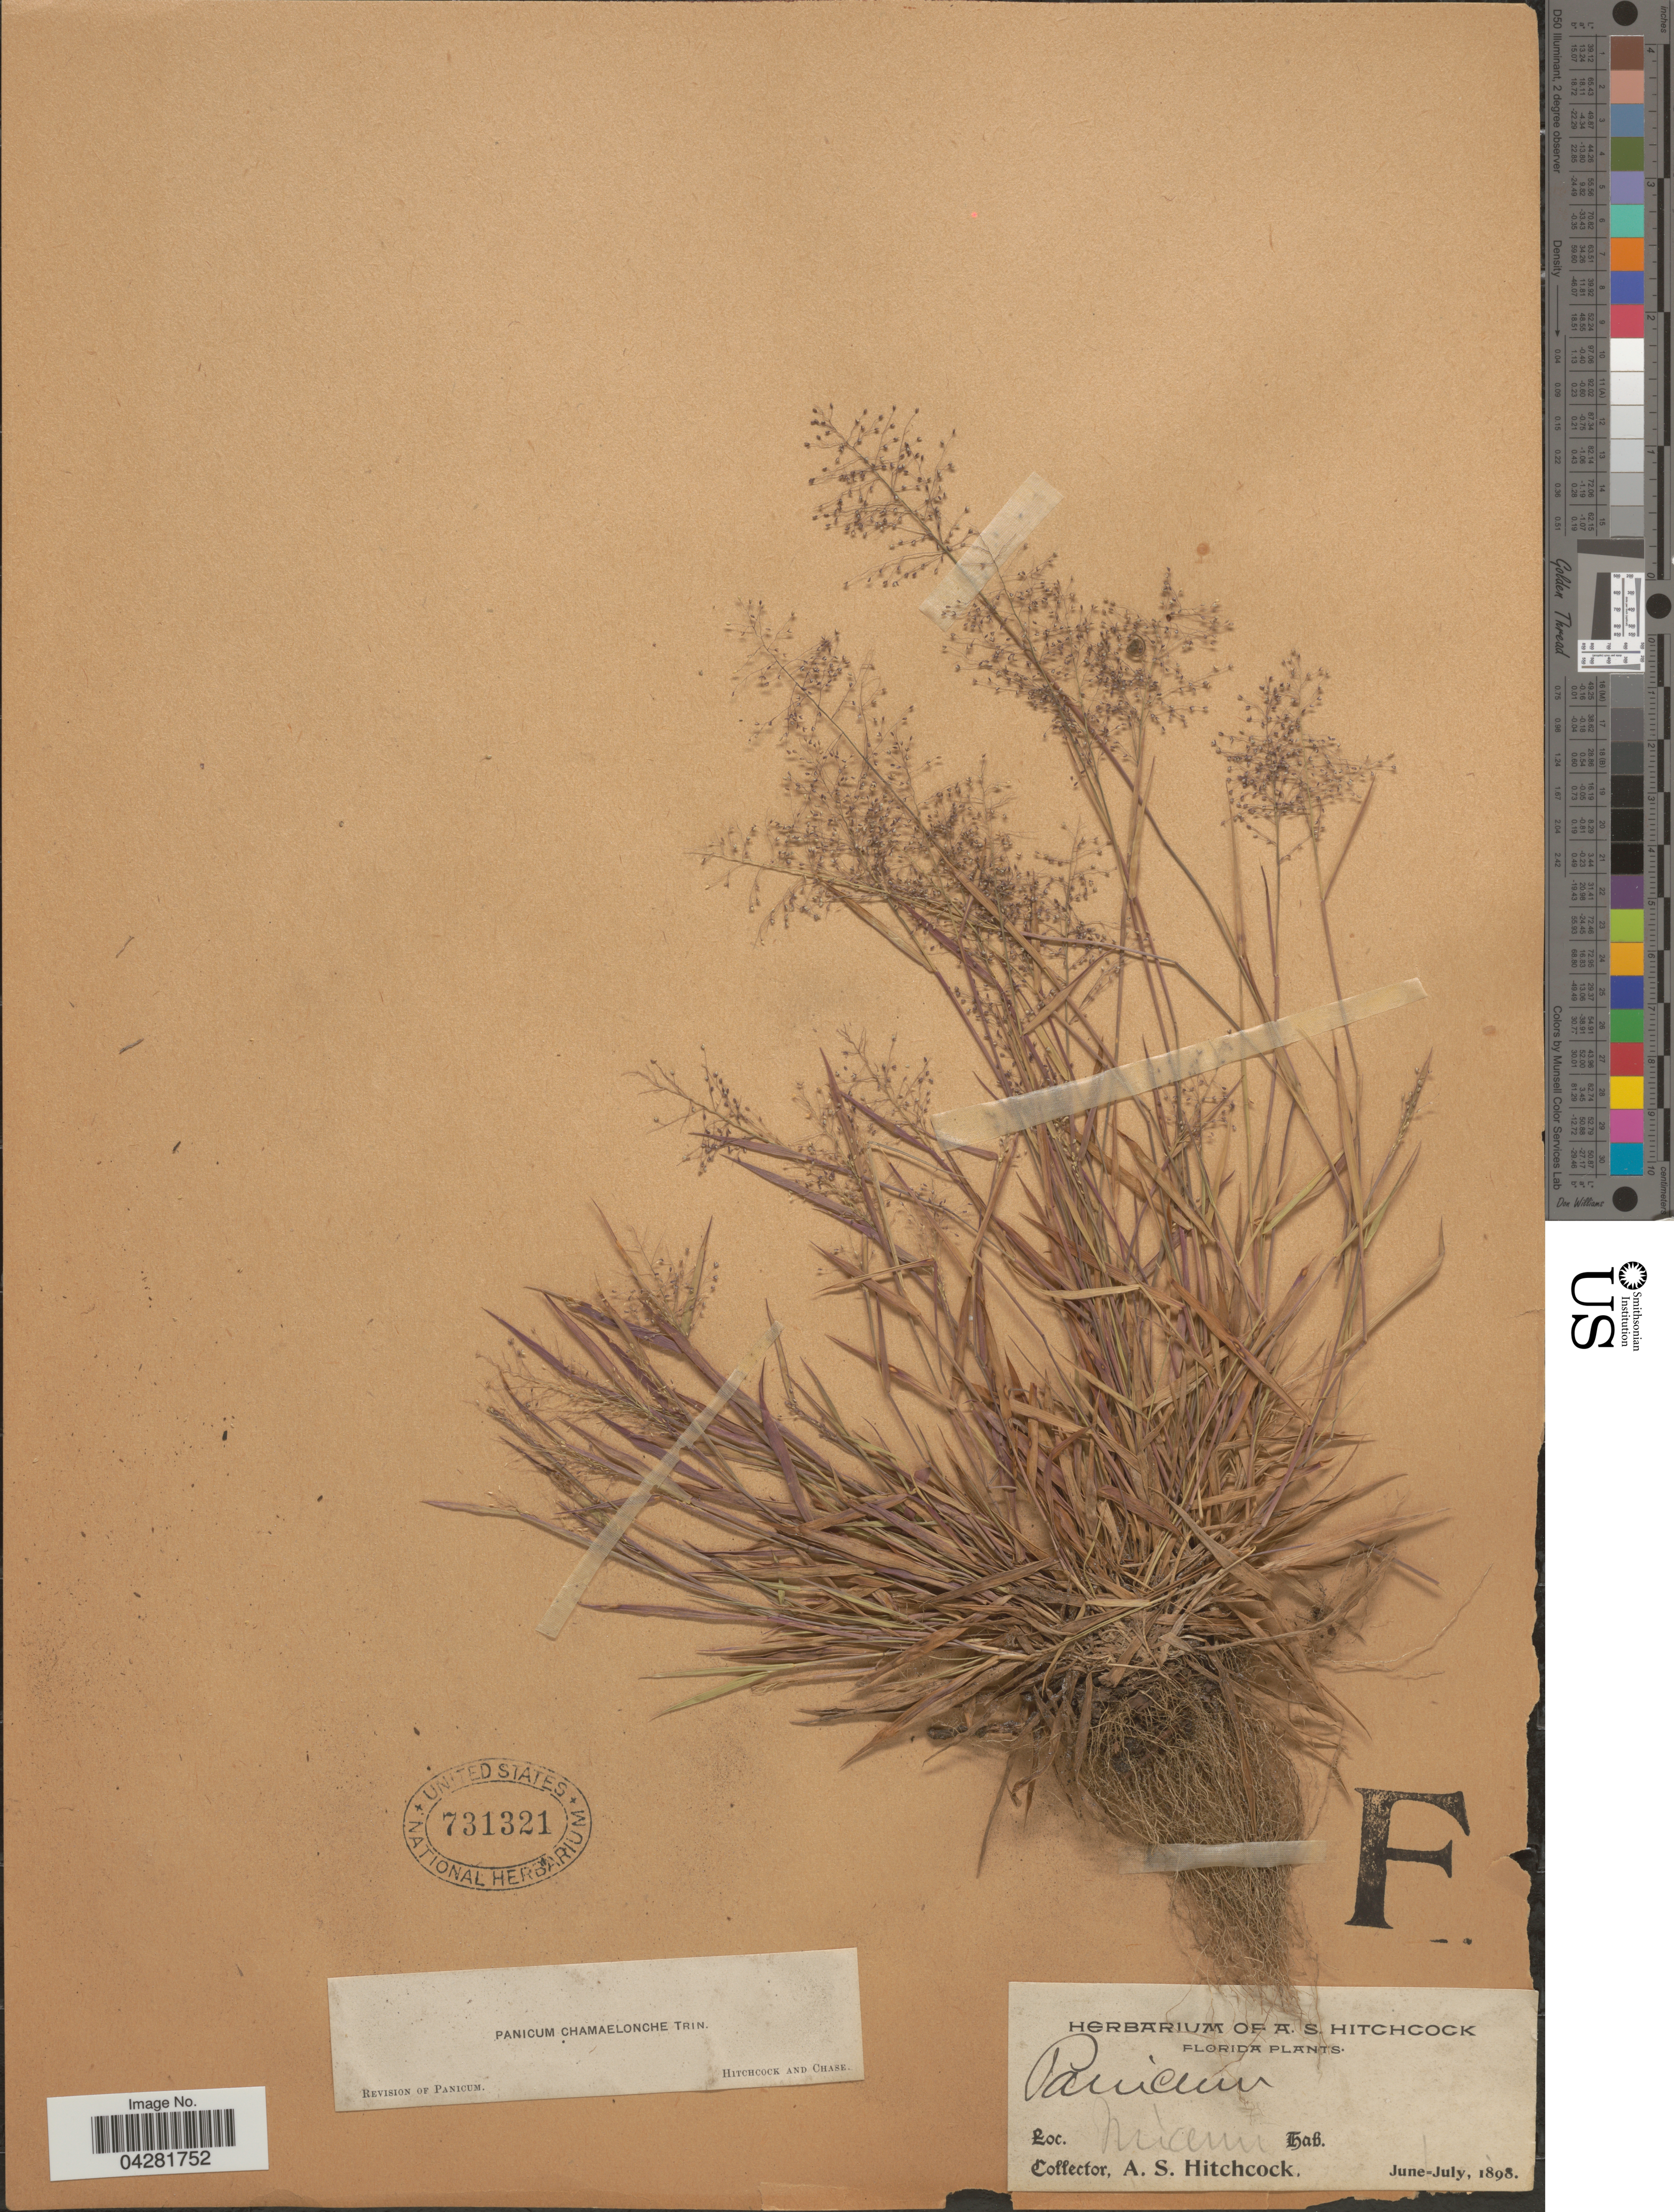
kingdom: Plantae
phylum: Tracheophyta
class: Liliopsida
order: Poales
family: Poaceae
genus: Dichanthelium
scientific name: Dichanthelium ensifolium var. ensifolium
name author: (Baldwin ex Elliot) Gould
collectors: A. S. Hitchcock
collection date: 1898-06/1898-07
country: United States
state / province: Florida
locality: Miami.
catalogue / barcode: US 731321